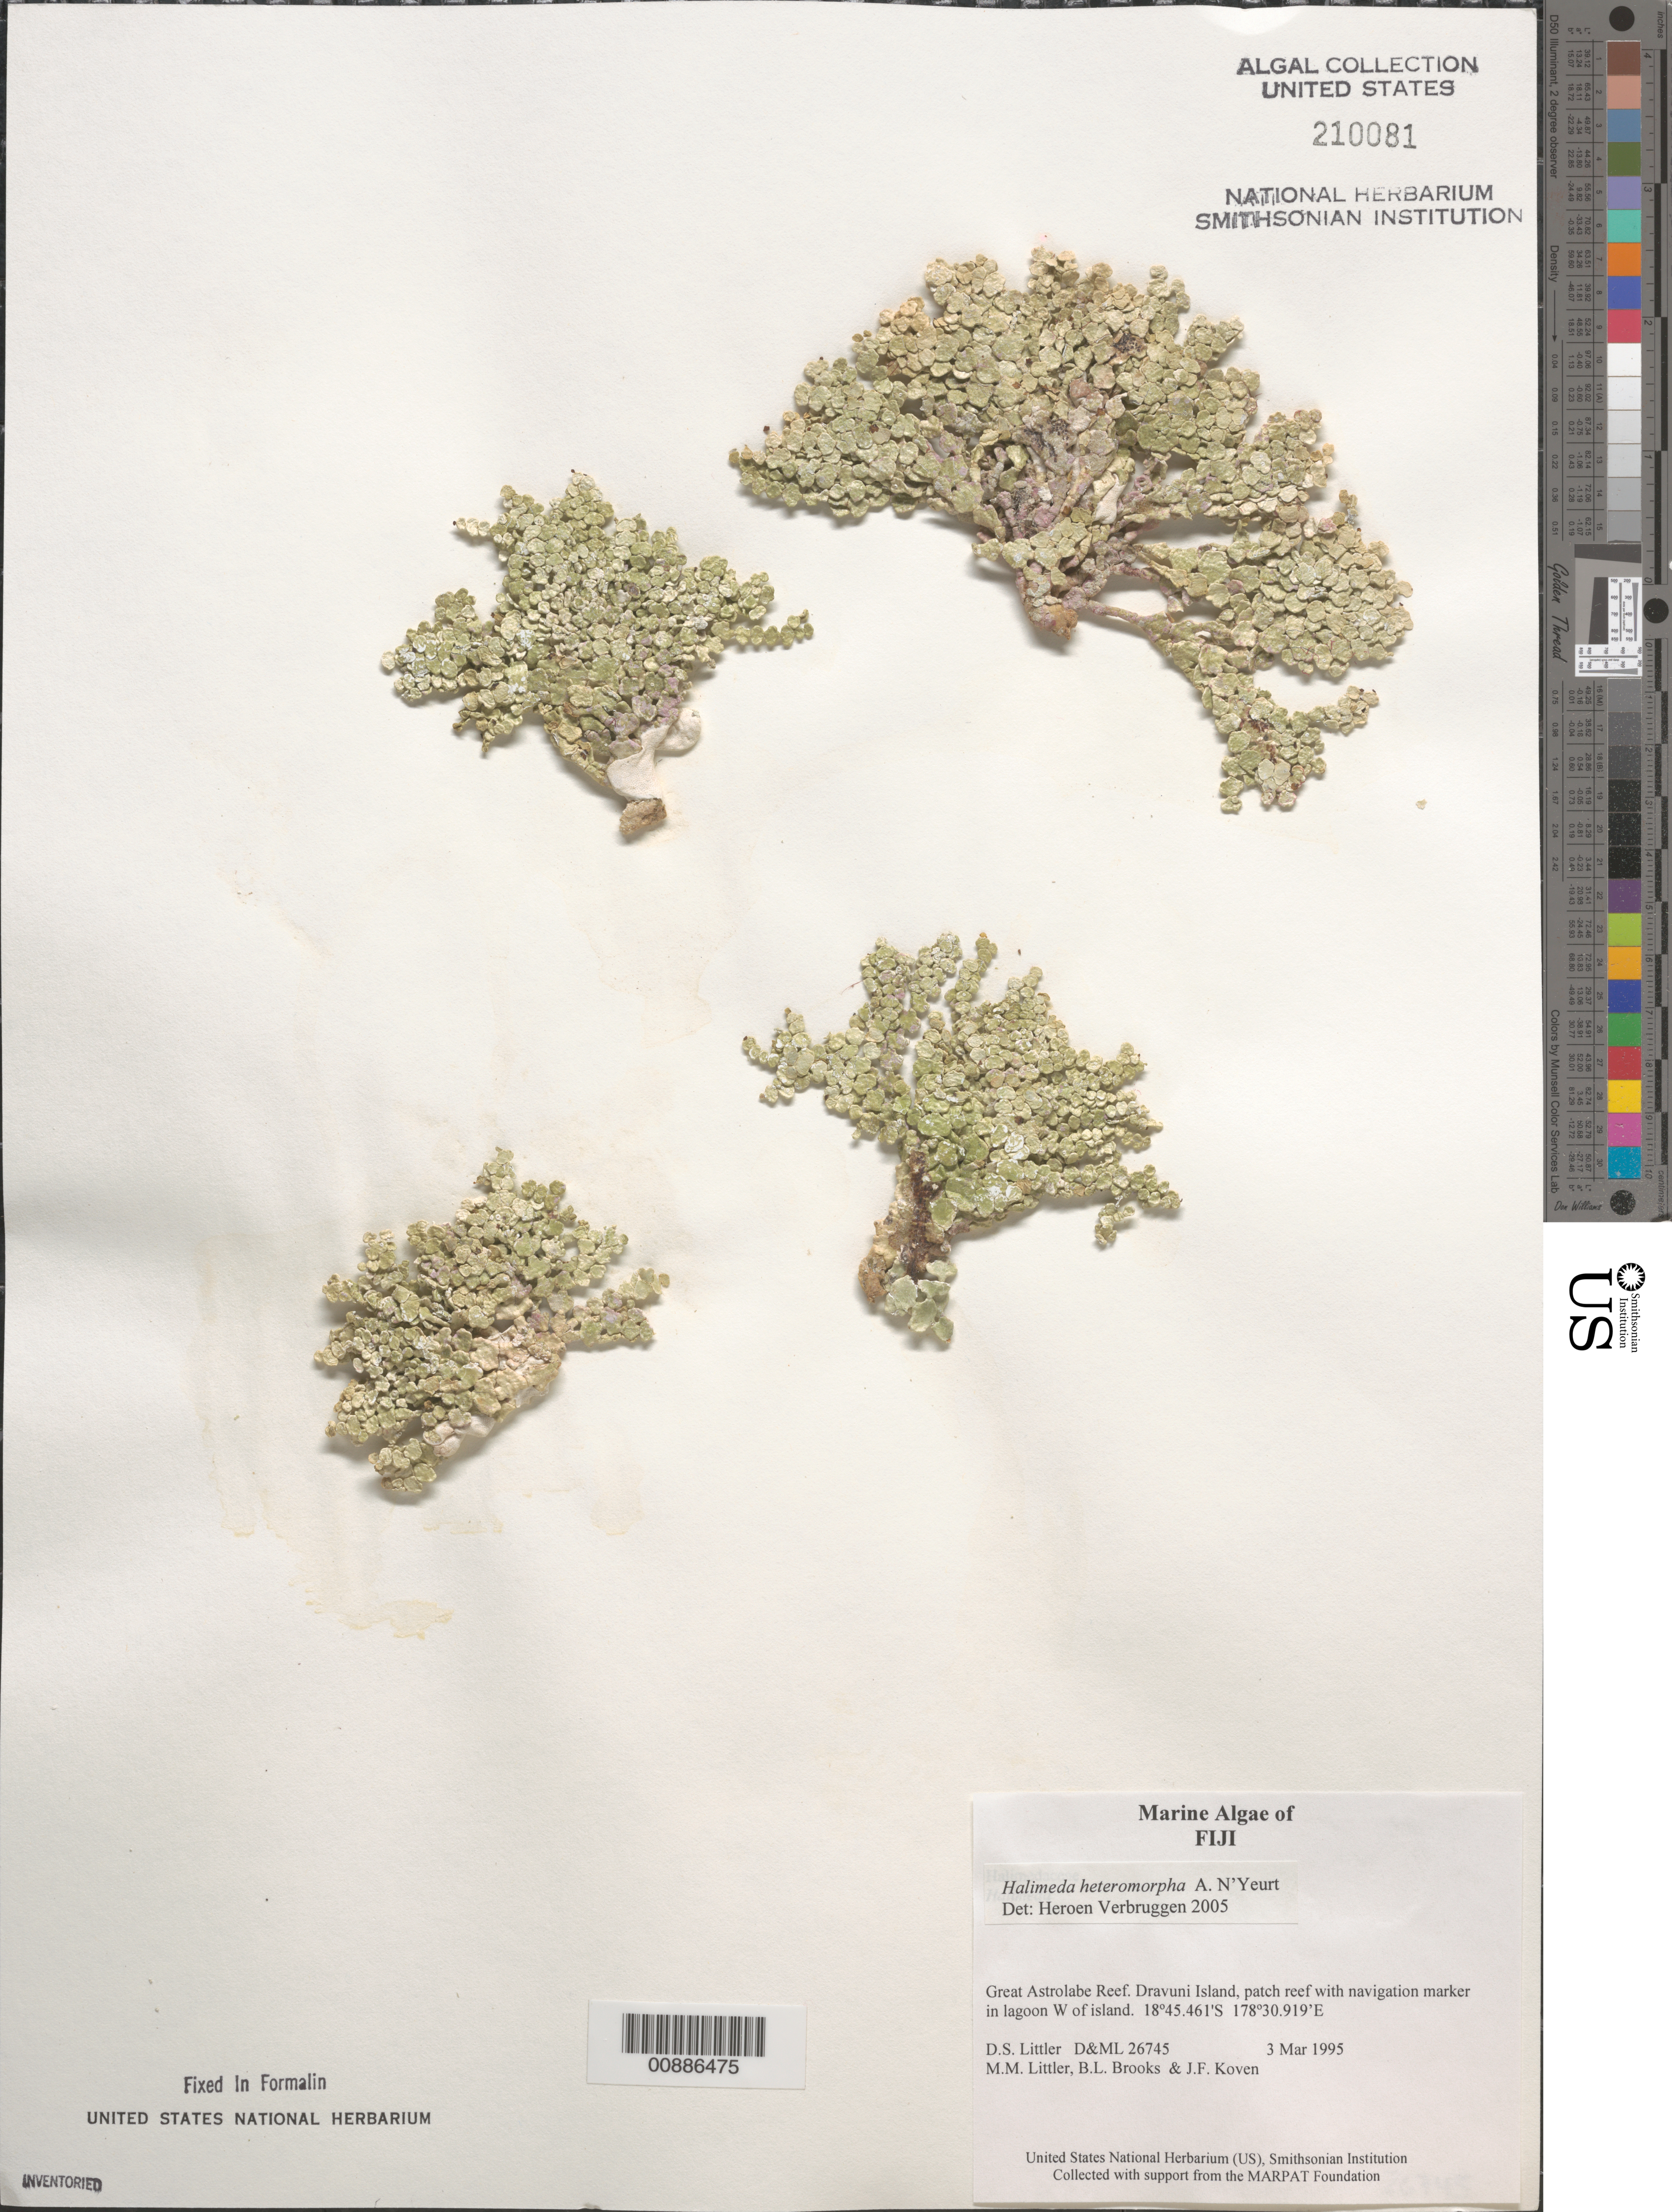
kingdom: Plantae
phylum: Chlorophyta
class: Ulvophyceae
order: Bryopsidales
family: Halimedaceae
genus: Halimeda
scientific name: Halimeda heteromorpha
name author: N'Yeurt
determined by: Verbruggen, H.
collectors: D. S. Littler, M. M. Littler, B. Brooks & J. Koven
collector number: D&ML 26745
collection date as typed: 03 Mar 1995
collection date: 1995-03-03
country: Fiji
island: Dravuni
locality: Great Astrolabe Reef, patch reef with navigation marker in lagoon west of island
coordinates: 18 45.461'S, 178 30.919'E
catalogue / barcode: US 210081